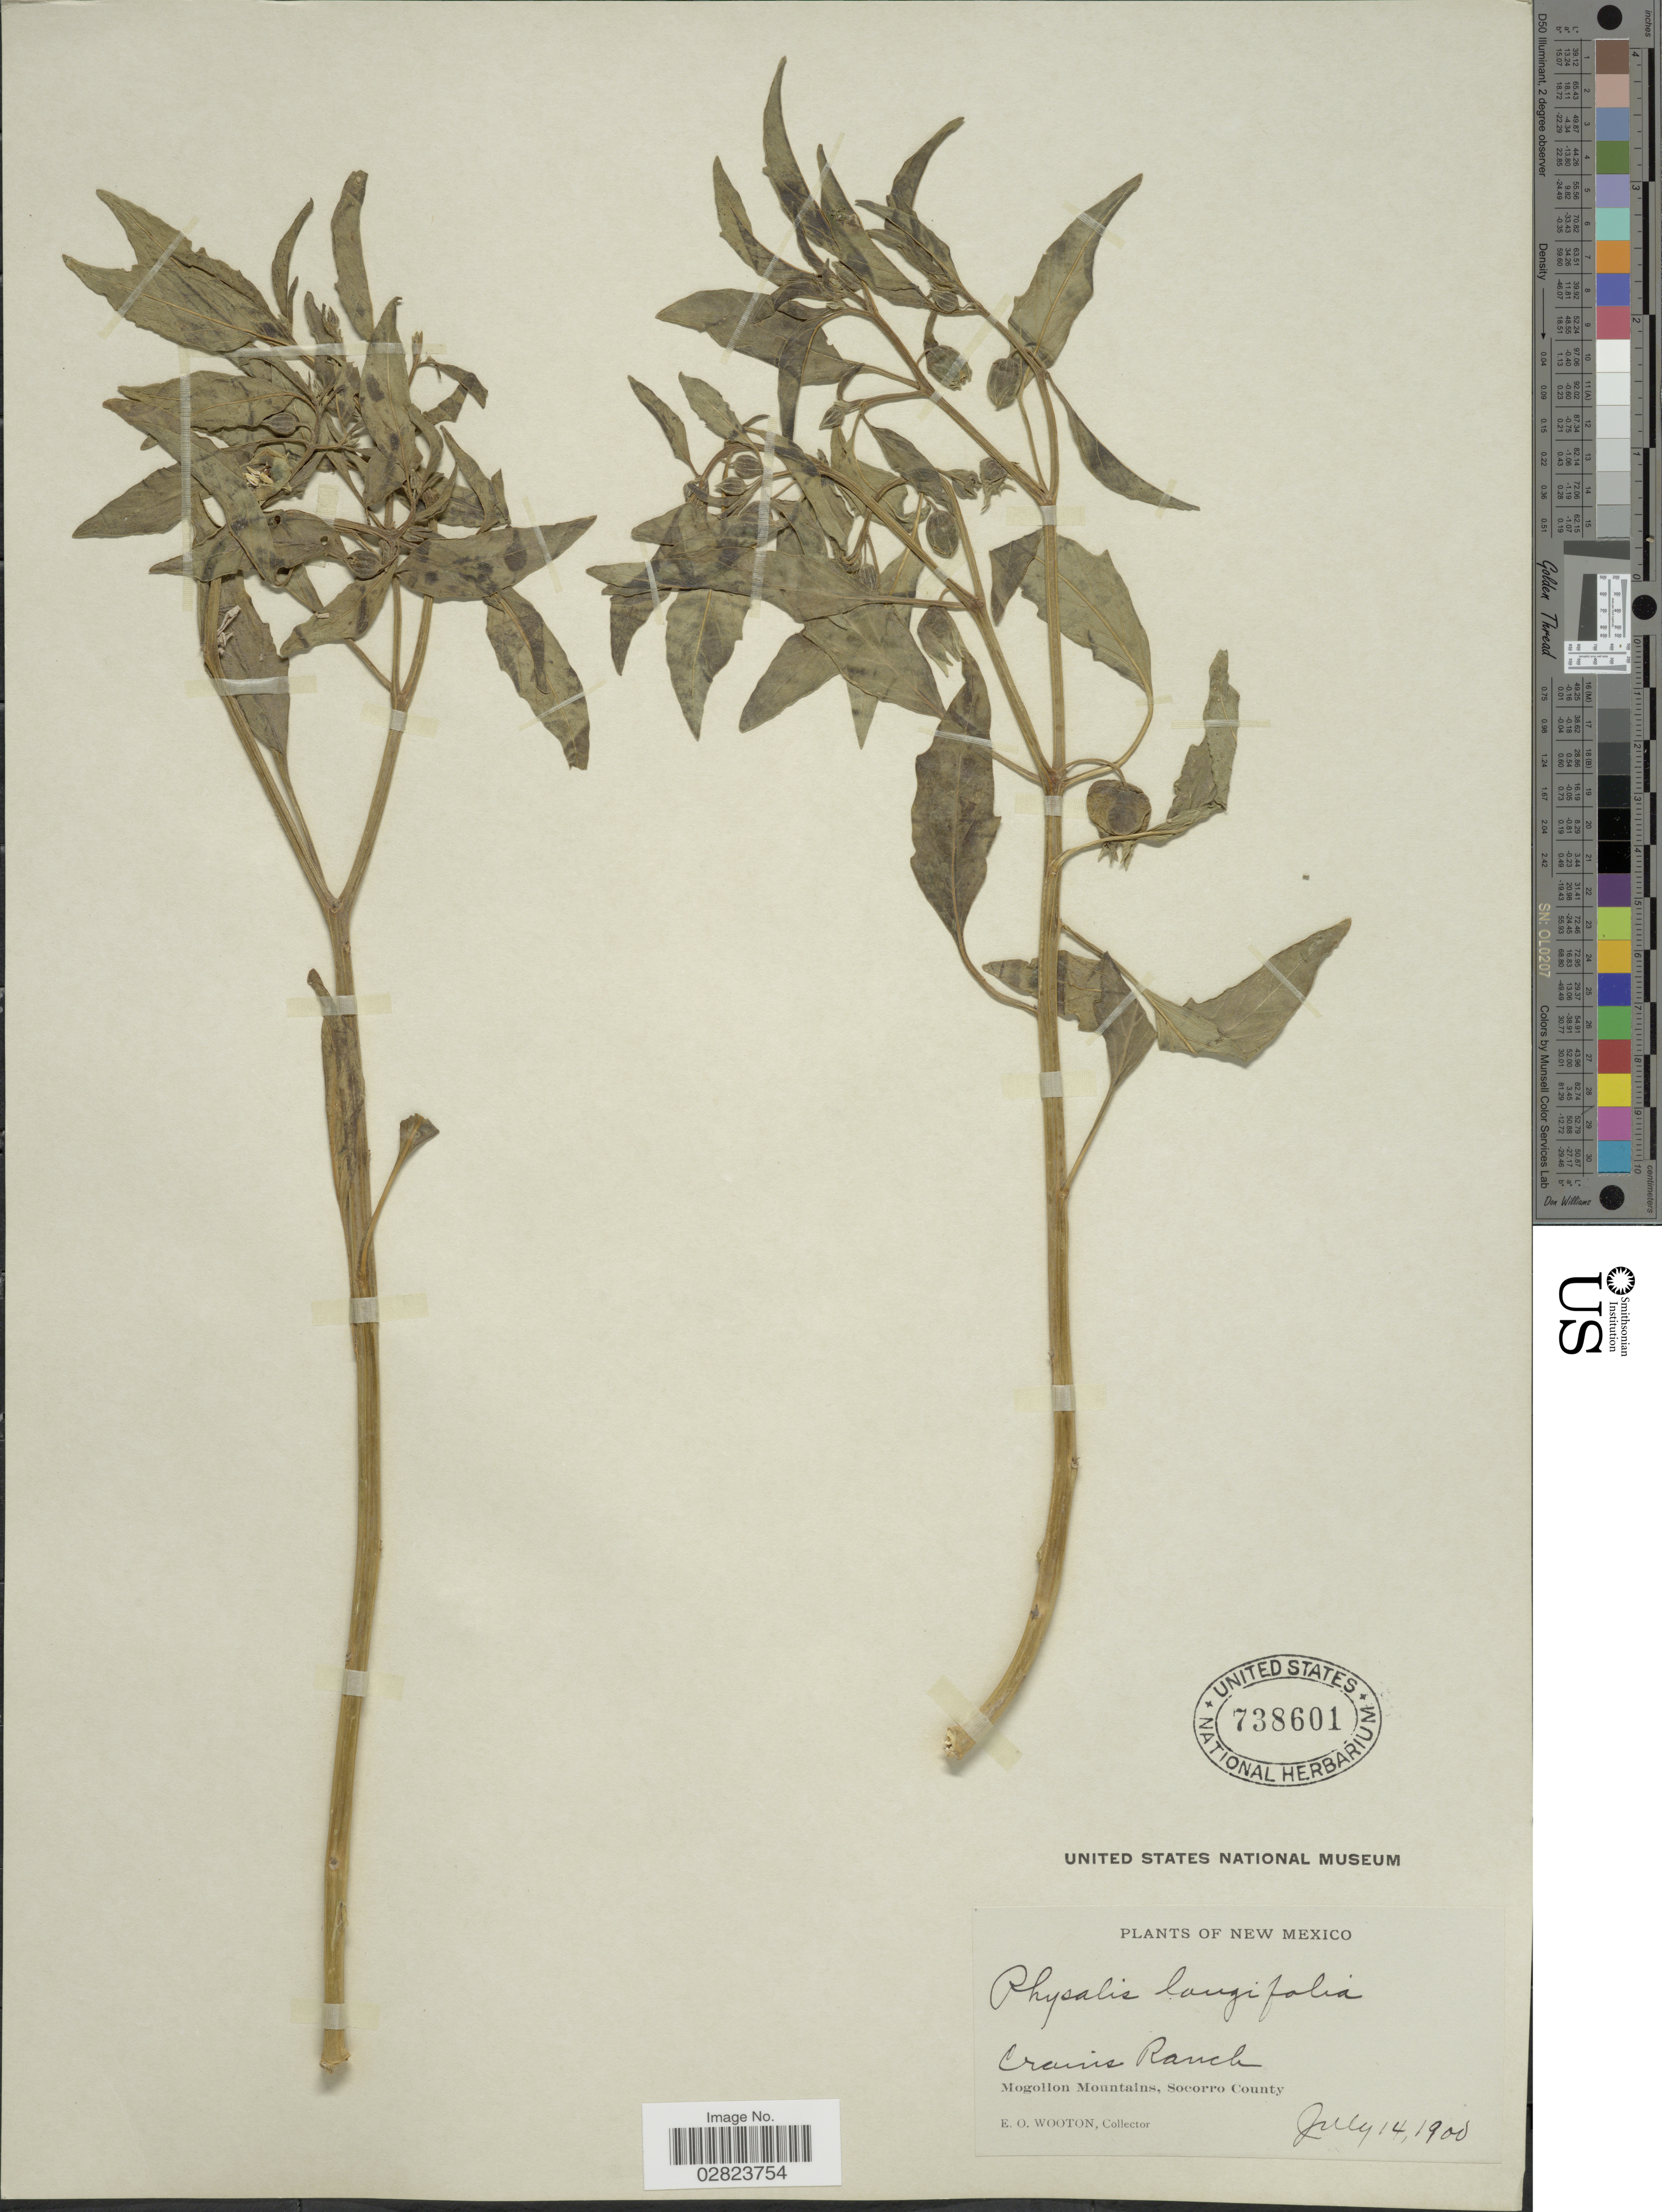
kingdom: Plantae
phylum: Tracheophyta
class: Magnoliopsida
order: Solanales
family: Solanaceae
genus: Physalis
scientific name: Physalis longifolia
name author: Nutt.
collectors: E. O. Wooton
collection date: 1900-07-14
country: United States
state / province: New Mexico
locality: Cranis Ranch. Mogollon Mountains, Socorro County.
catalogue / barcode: US 738601